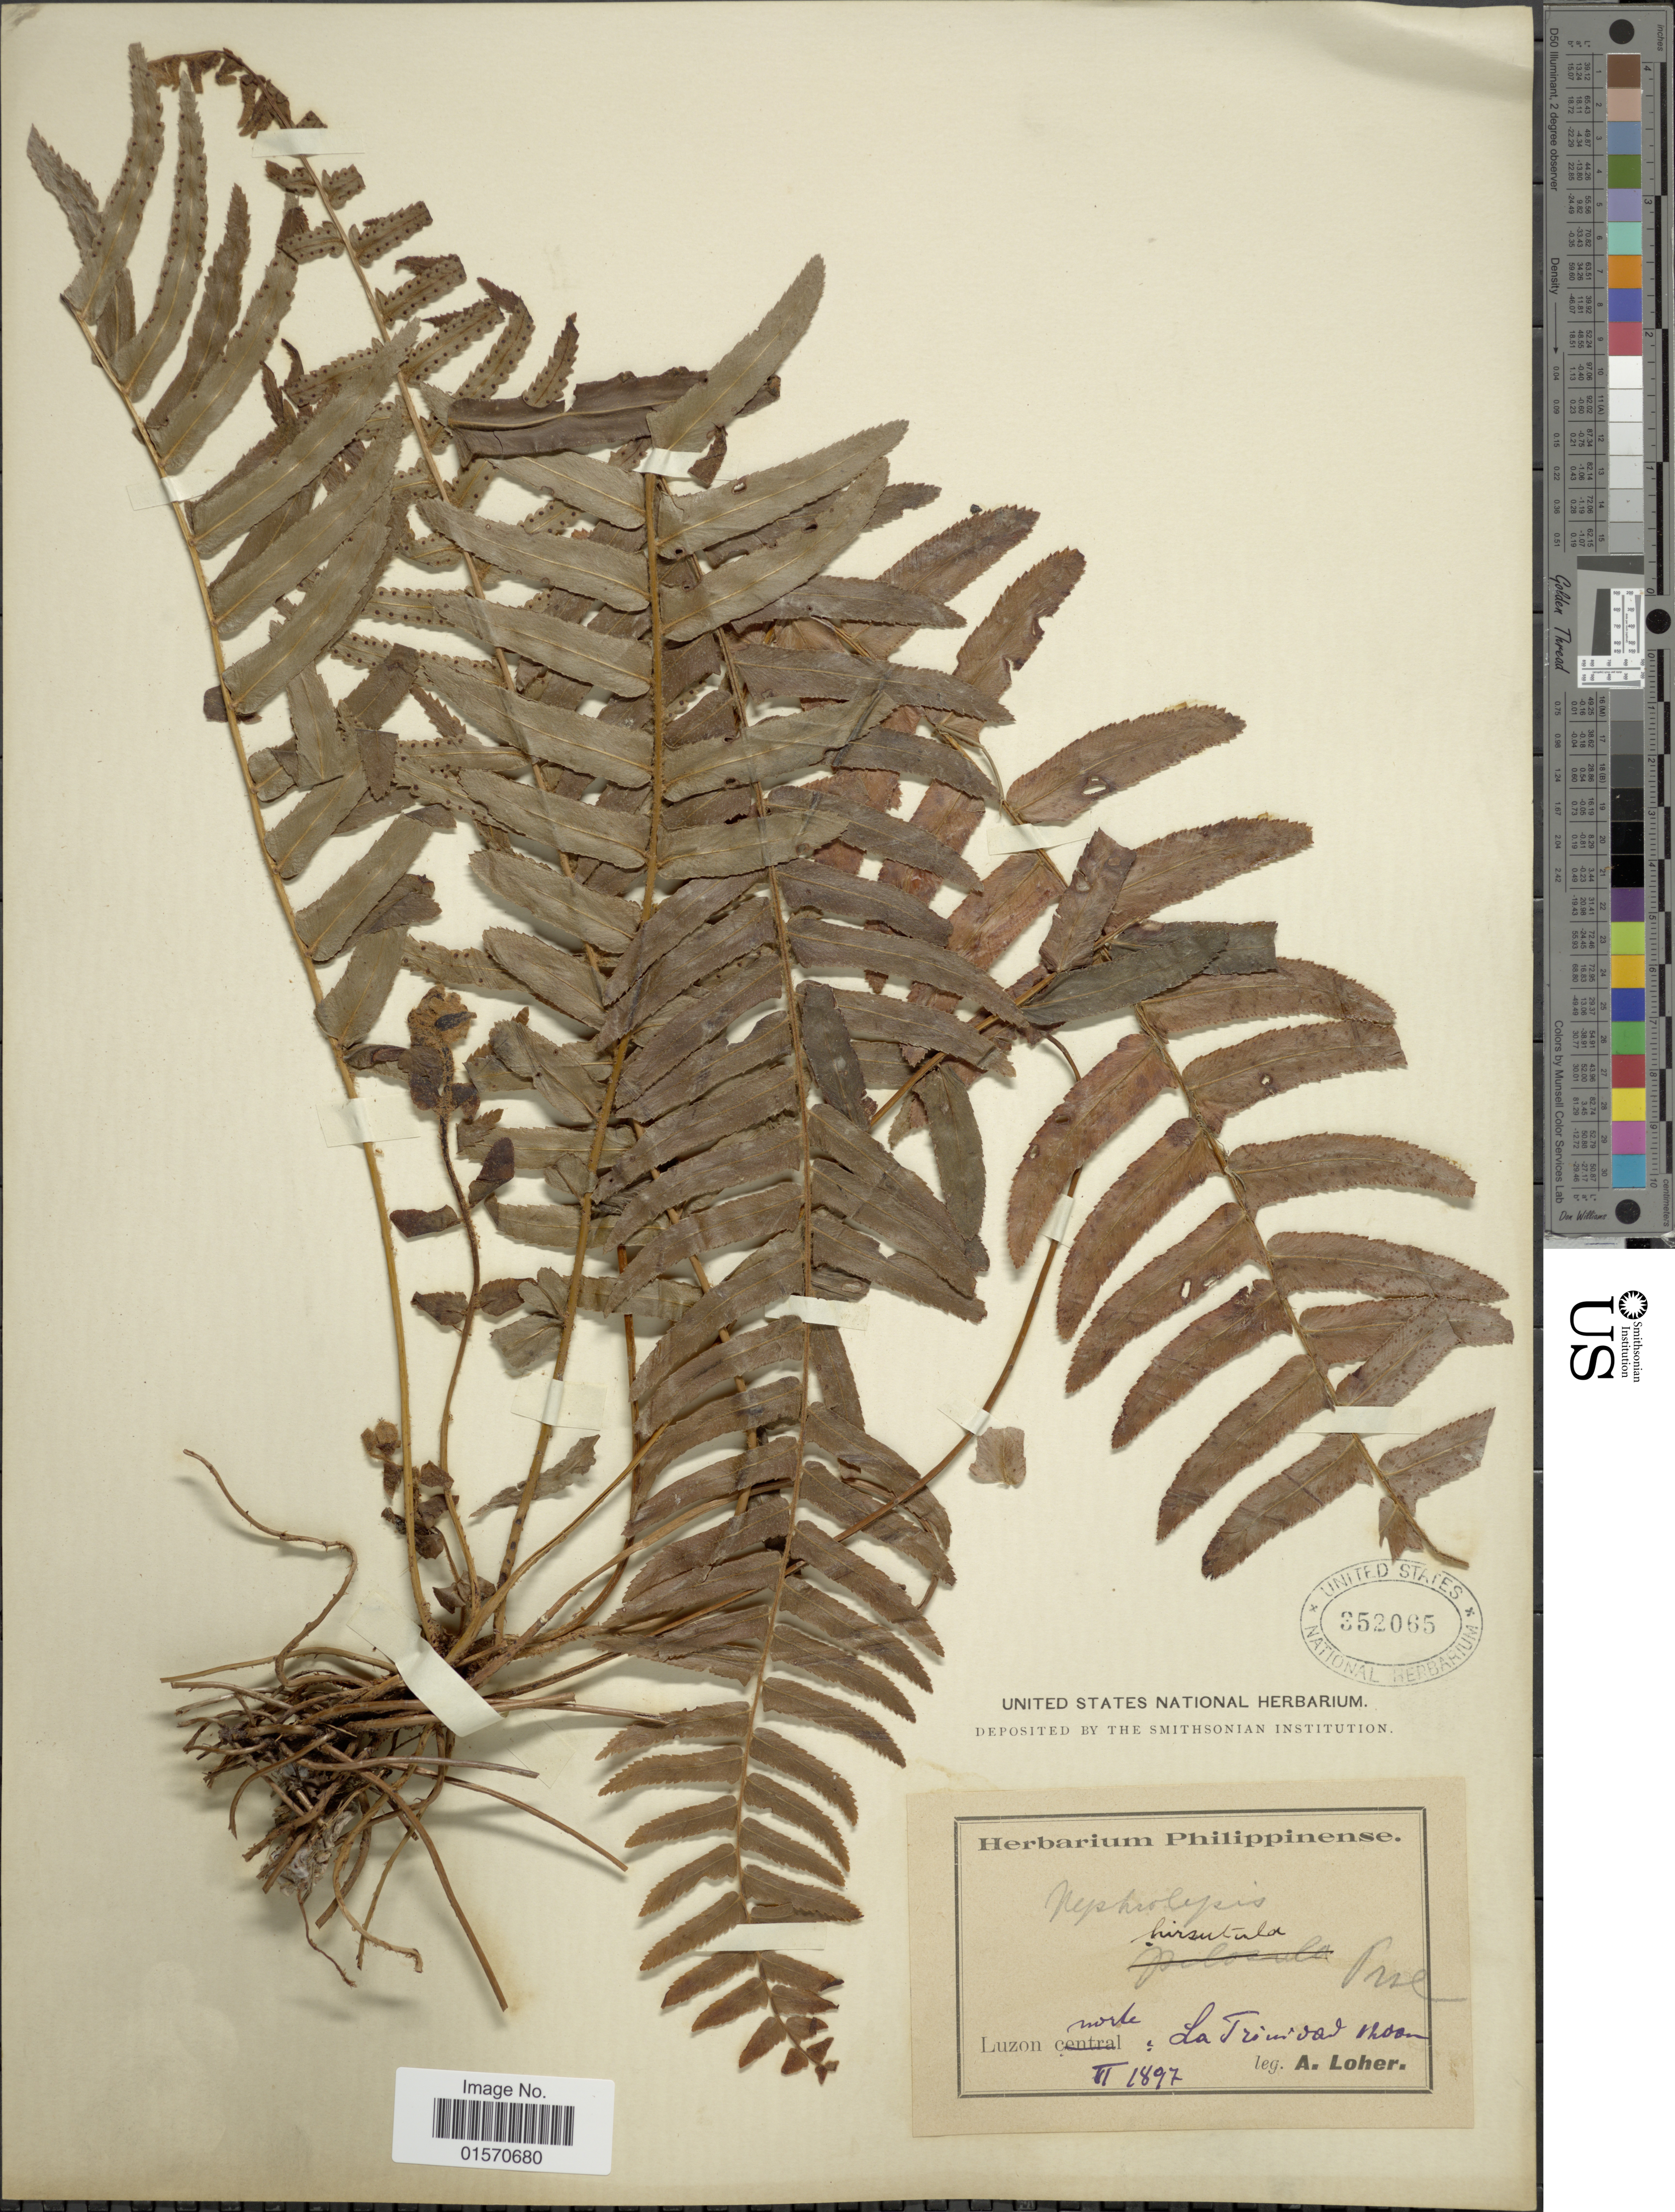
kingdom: Plantae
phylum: Tracheophyta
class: Polypodiopsida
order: Polypodiales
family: Nephrolepidaceae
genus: Nephrolepis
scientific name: Nephrolepis multiflora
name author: (Roxb.) F.M. Jarrett ex C.V. Morton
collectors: A. Loher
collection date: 1897-02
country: Philippines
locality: Luzon norte: La Trinidad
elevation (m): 1200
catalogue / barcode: US 352065